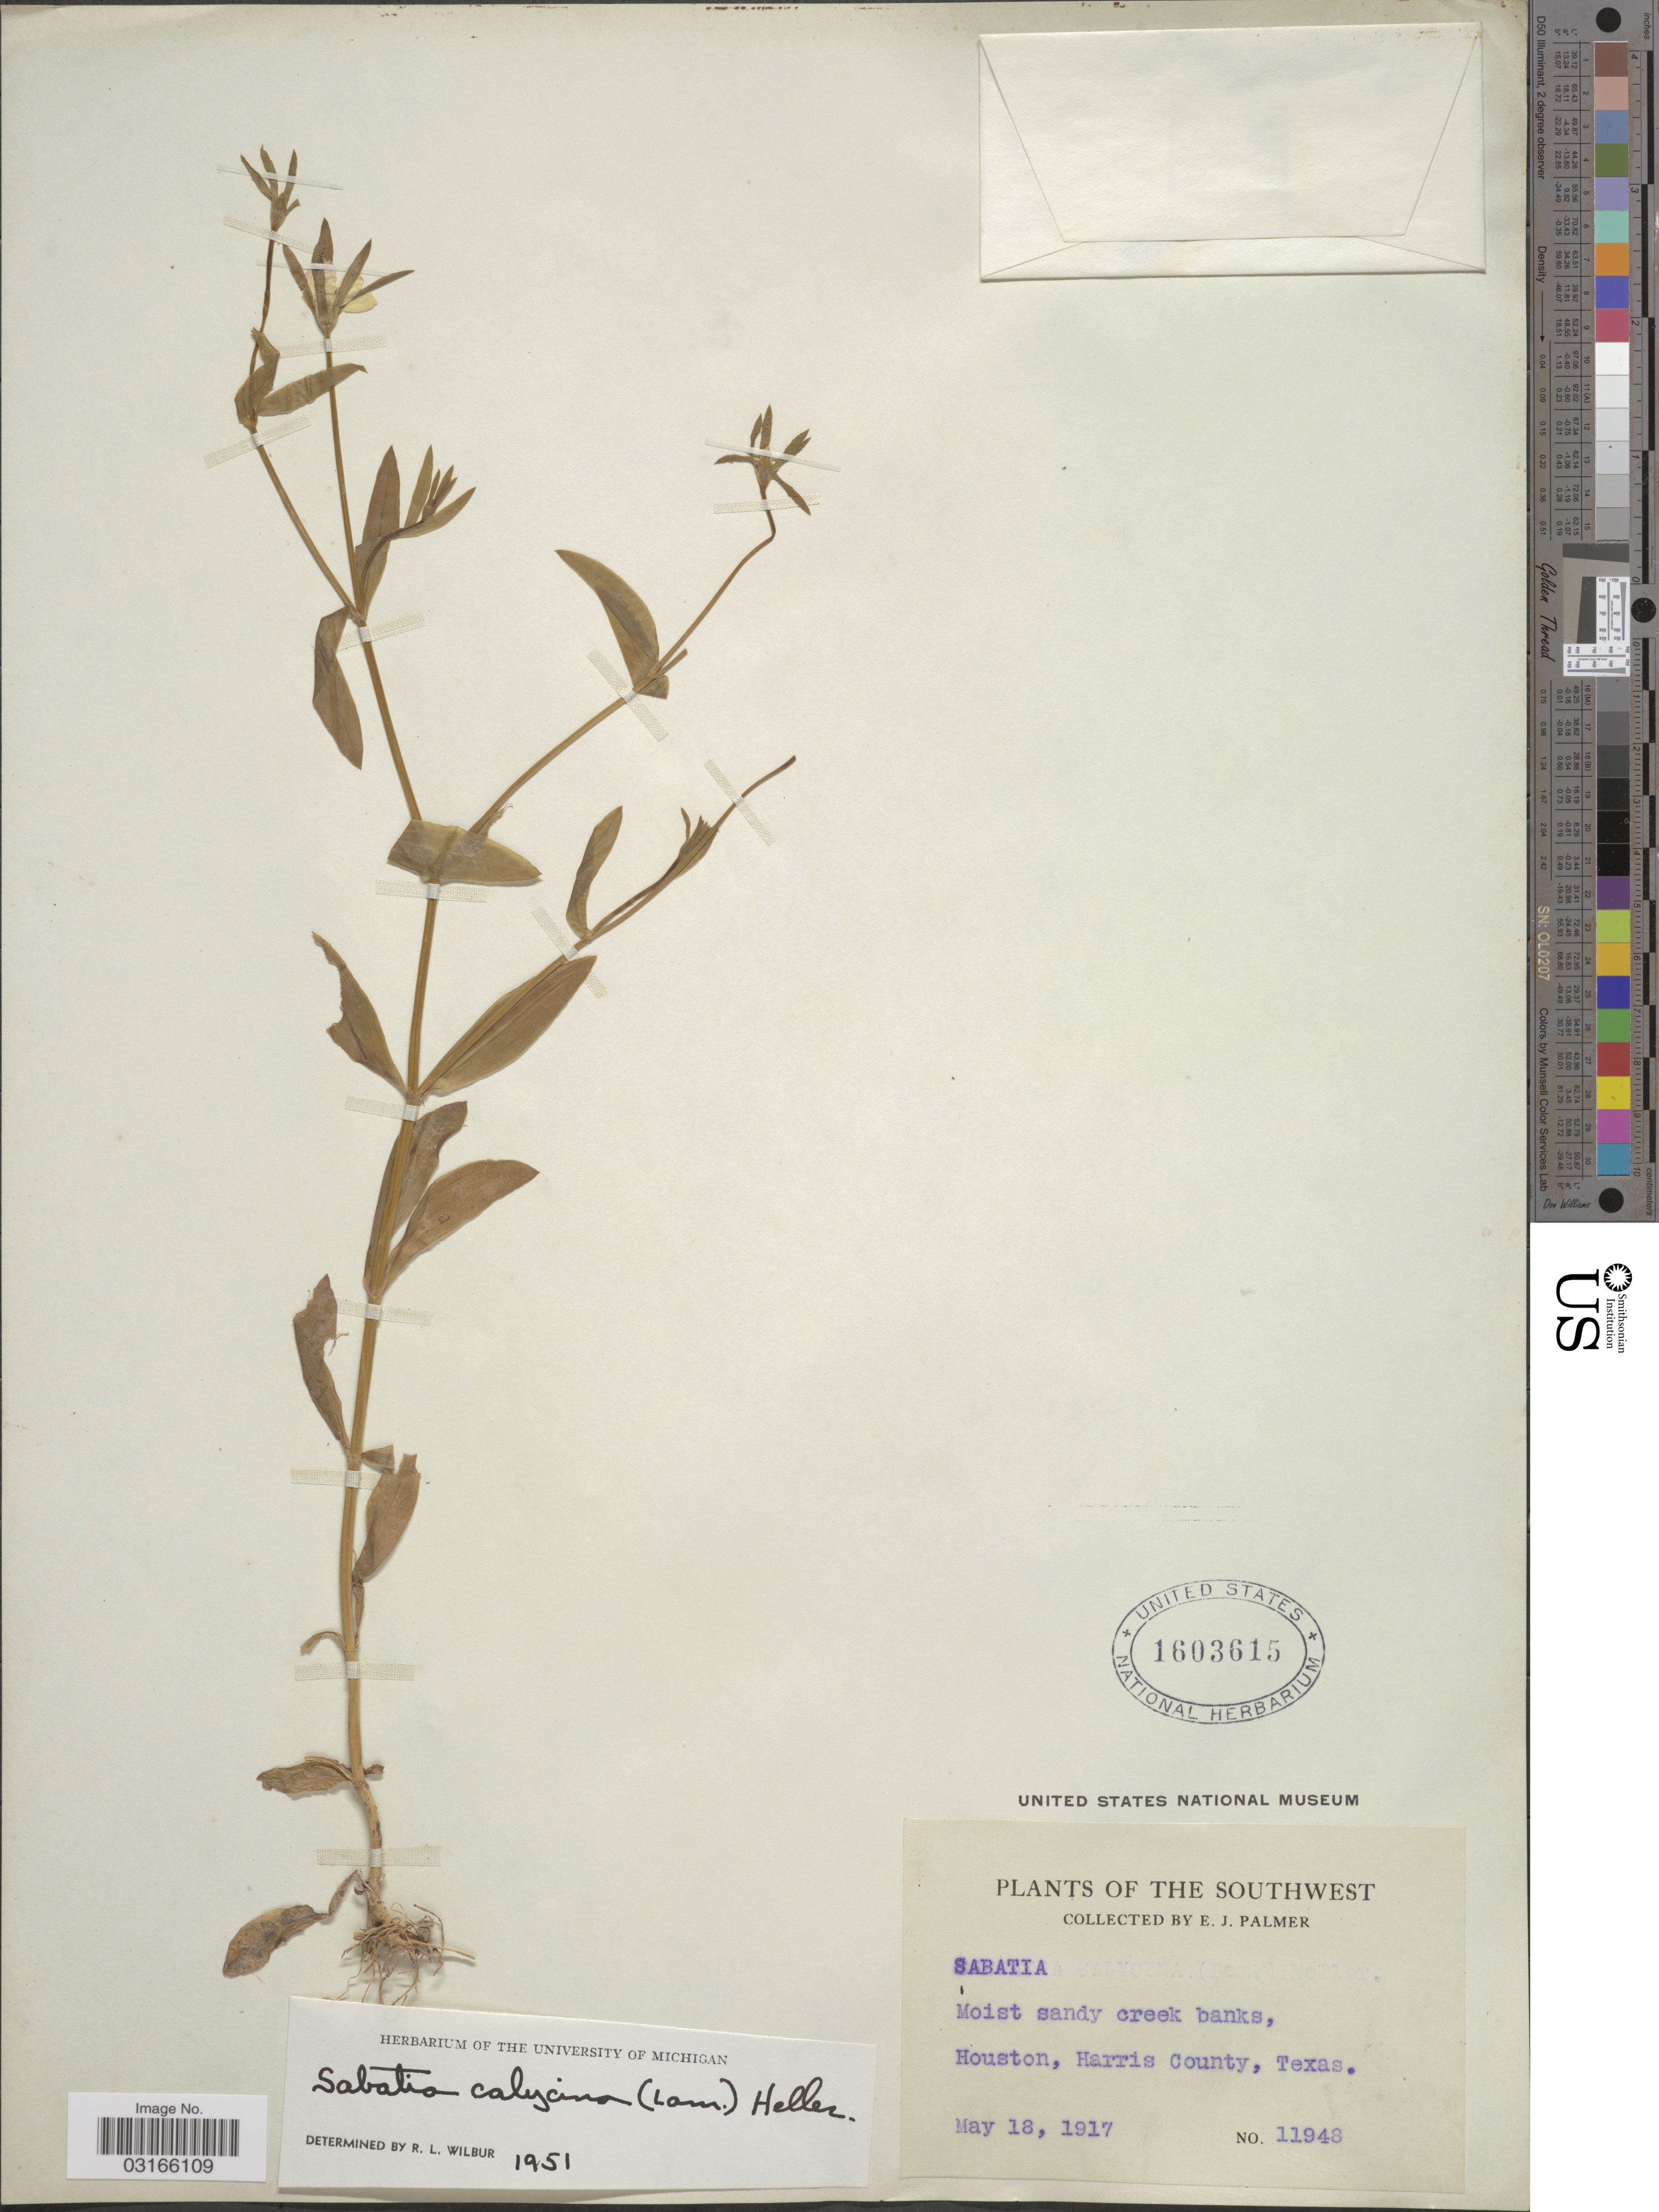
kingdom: Plantae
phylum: Tracheophyta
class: Magnoliopsida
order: Gentianales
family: Gentianaceae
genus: Sabatia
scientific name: Sabatia calycina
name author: (Lam.) A. Heller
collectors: E. J. Palmer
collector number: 11948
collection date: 1917-05-18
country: United States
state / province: Texas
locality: The Southwest, Houston, Harris County.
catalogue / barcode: US 1603615